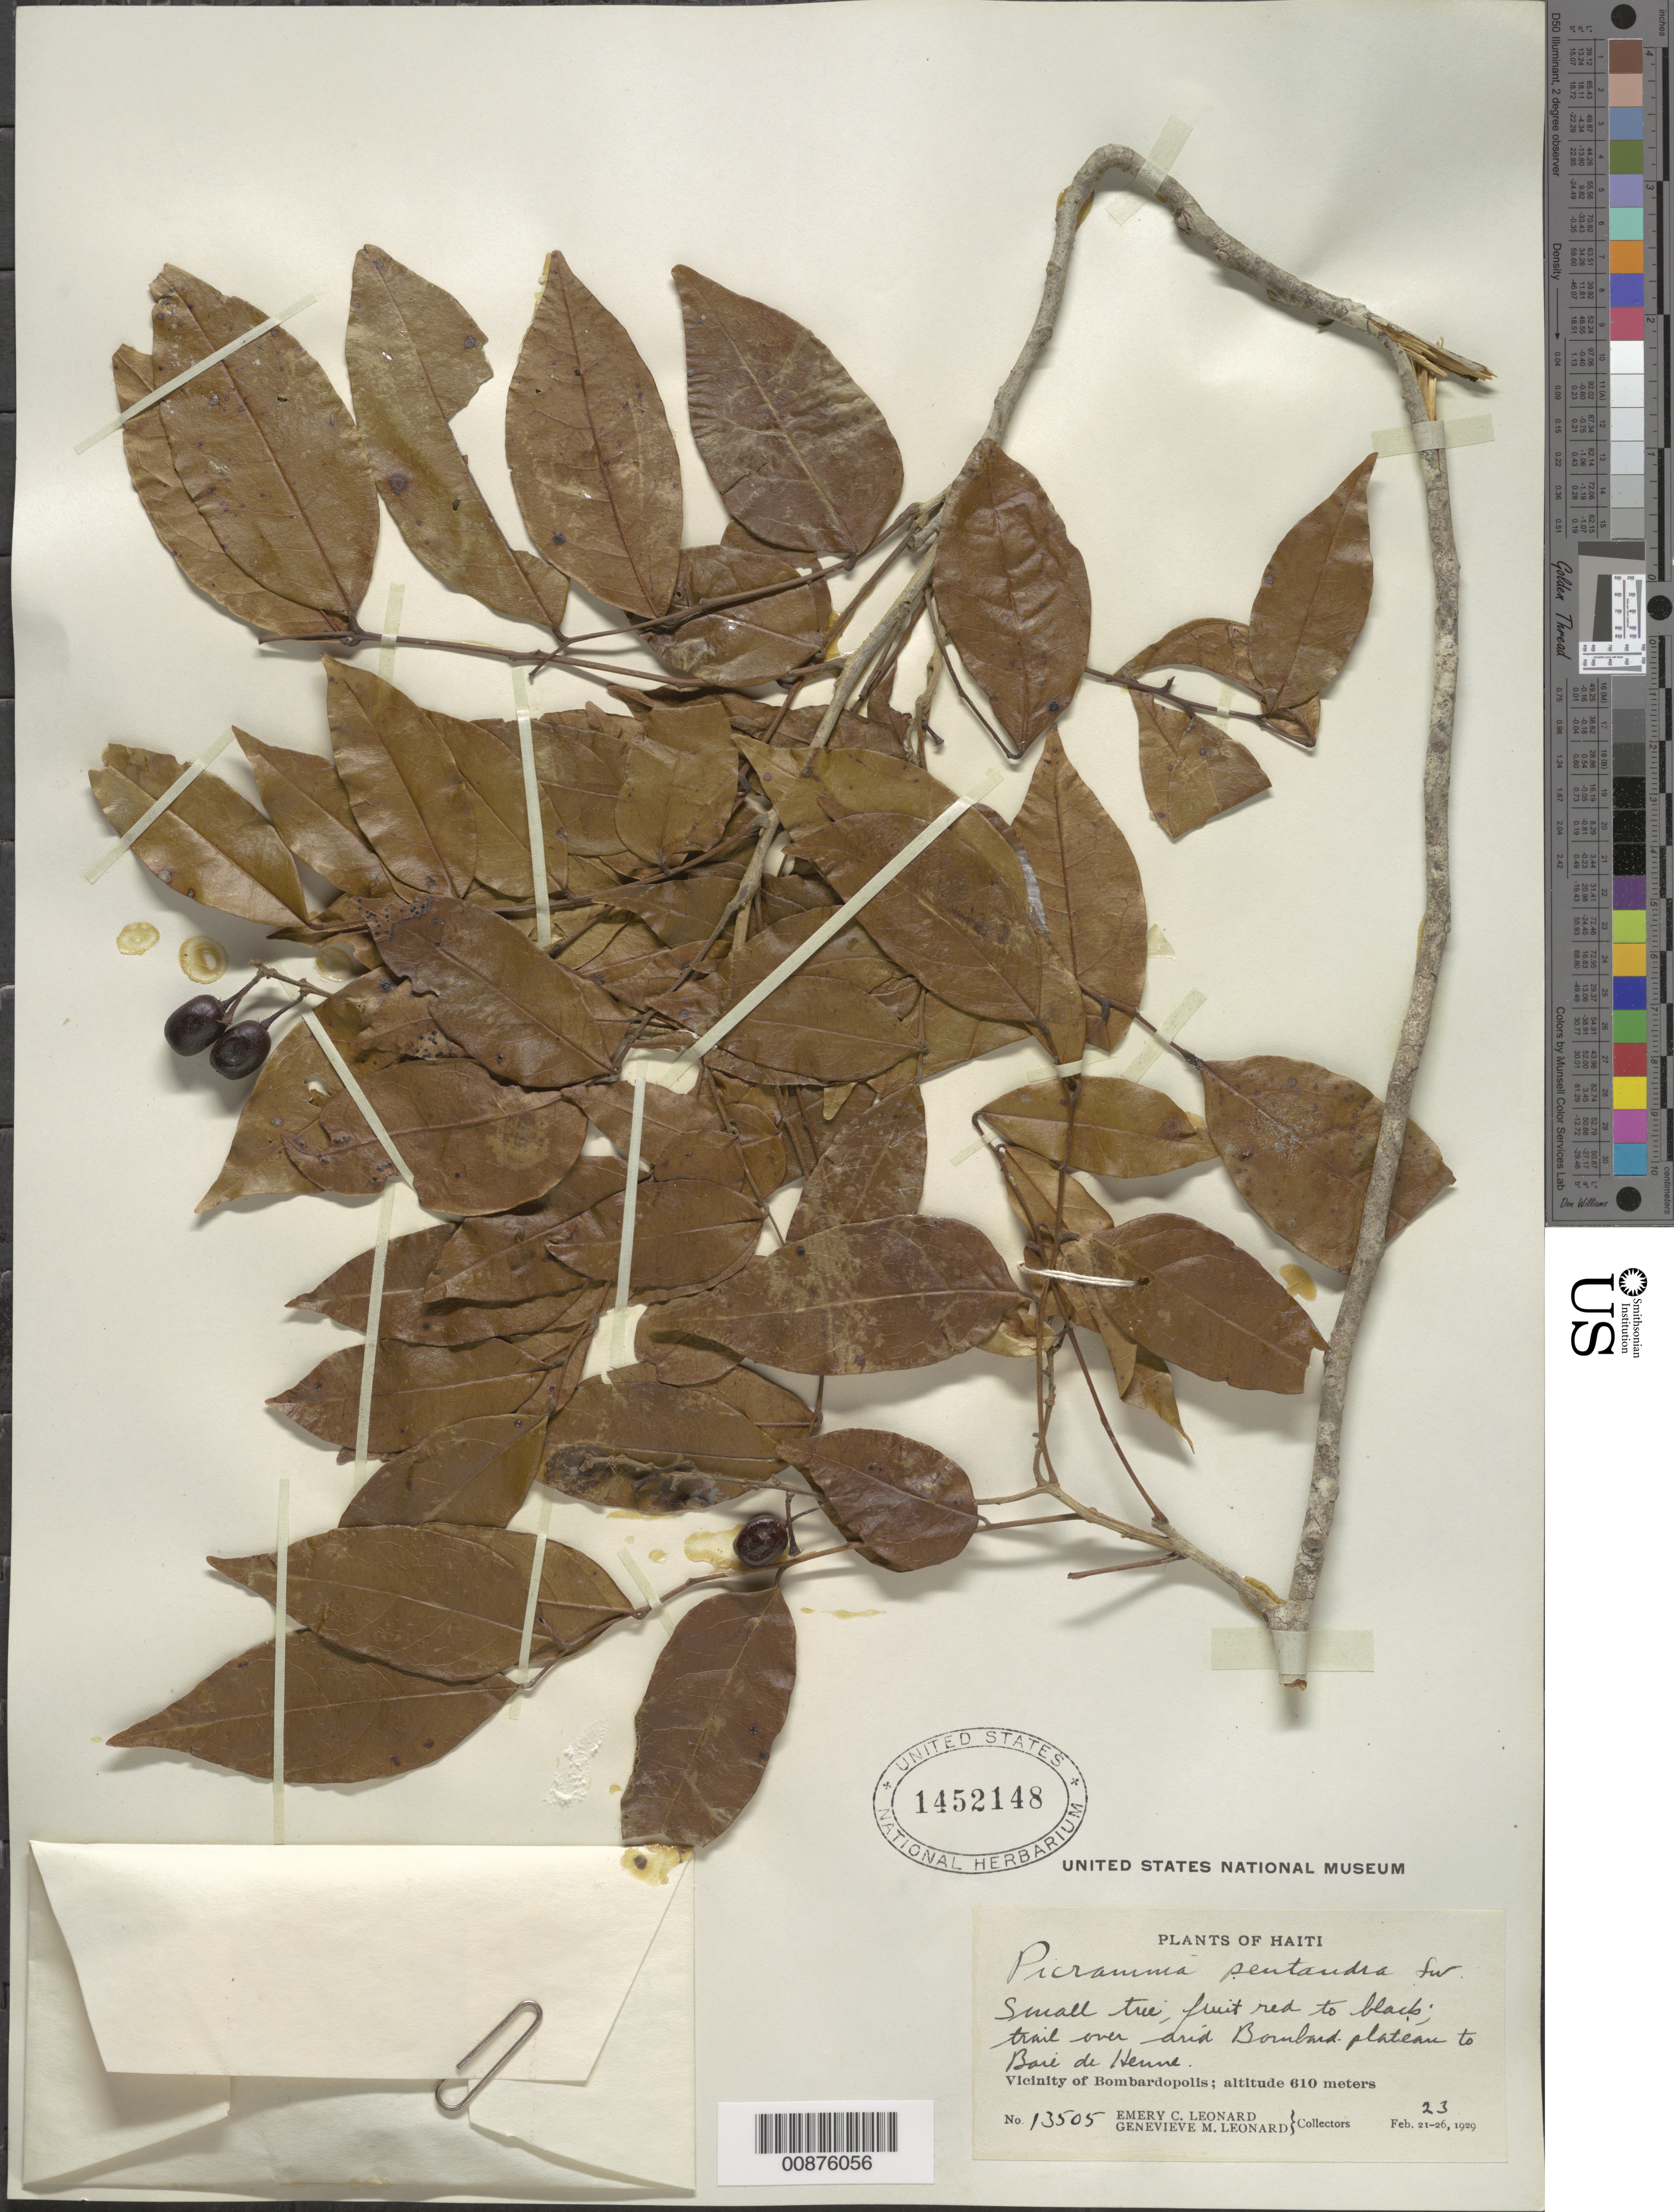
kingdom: Plantae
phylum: Tracheophyta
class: Magnoliopsida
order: Picramniales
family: Picramniaceae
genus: Picramnia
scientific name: Picramnia pentandra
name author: Sw.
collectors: E. C. Leonard & G. M. Leonard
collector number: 13505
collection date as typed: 23 Feb 1929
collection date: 1929-02-23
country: Haiti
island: Hispaniola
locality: Vicinity of Bombardopolis, Bombard Plateau to Baie de Henne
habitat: Trail over arid plateau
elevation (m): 610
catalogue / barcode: US 1452148